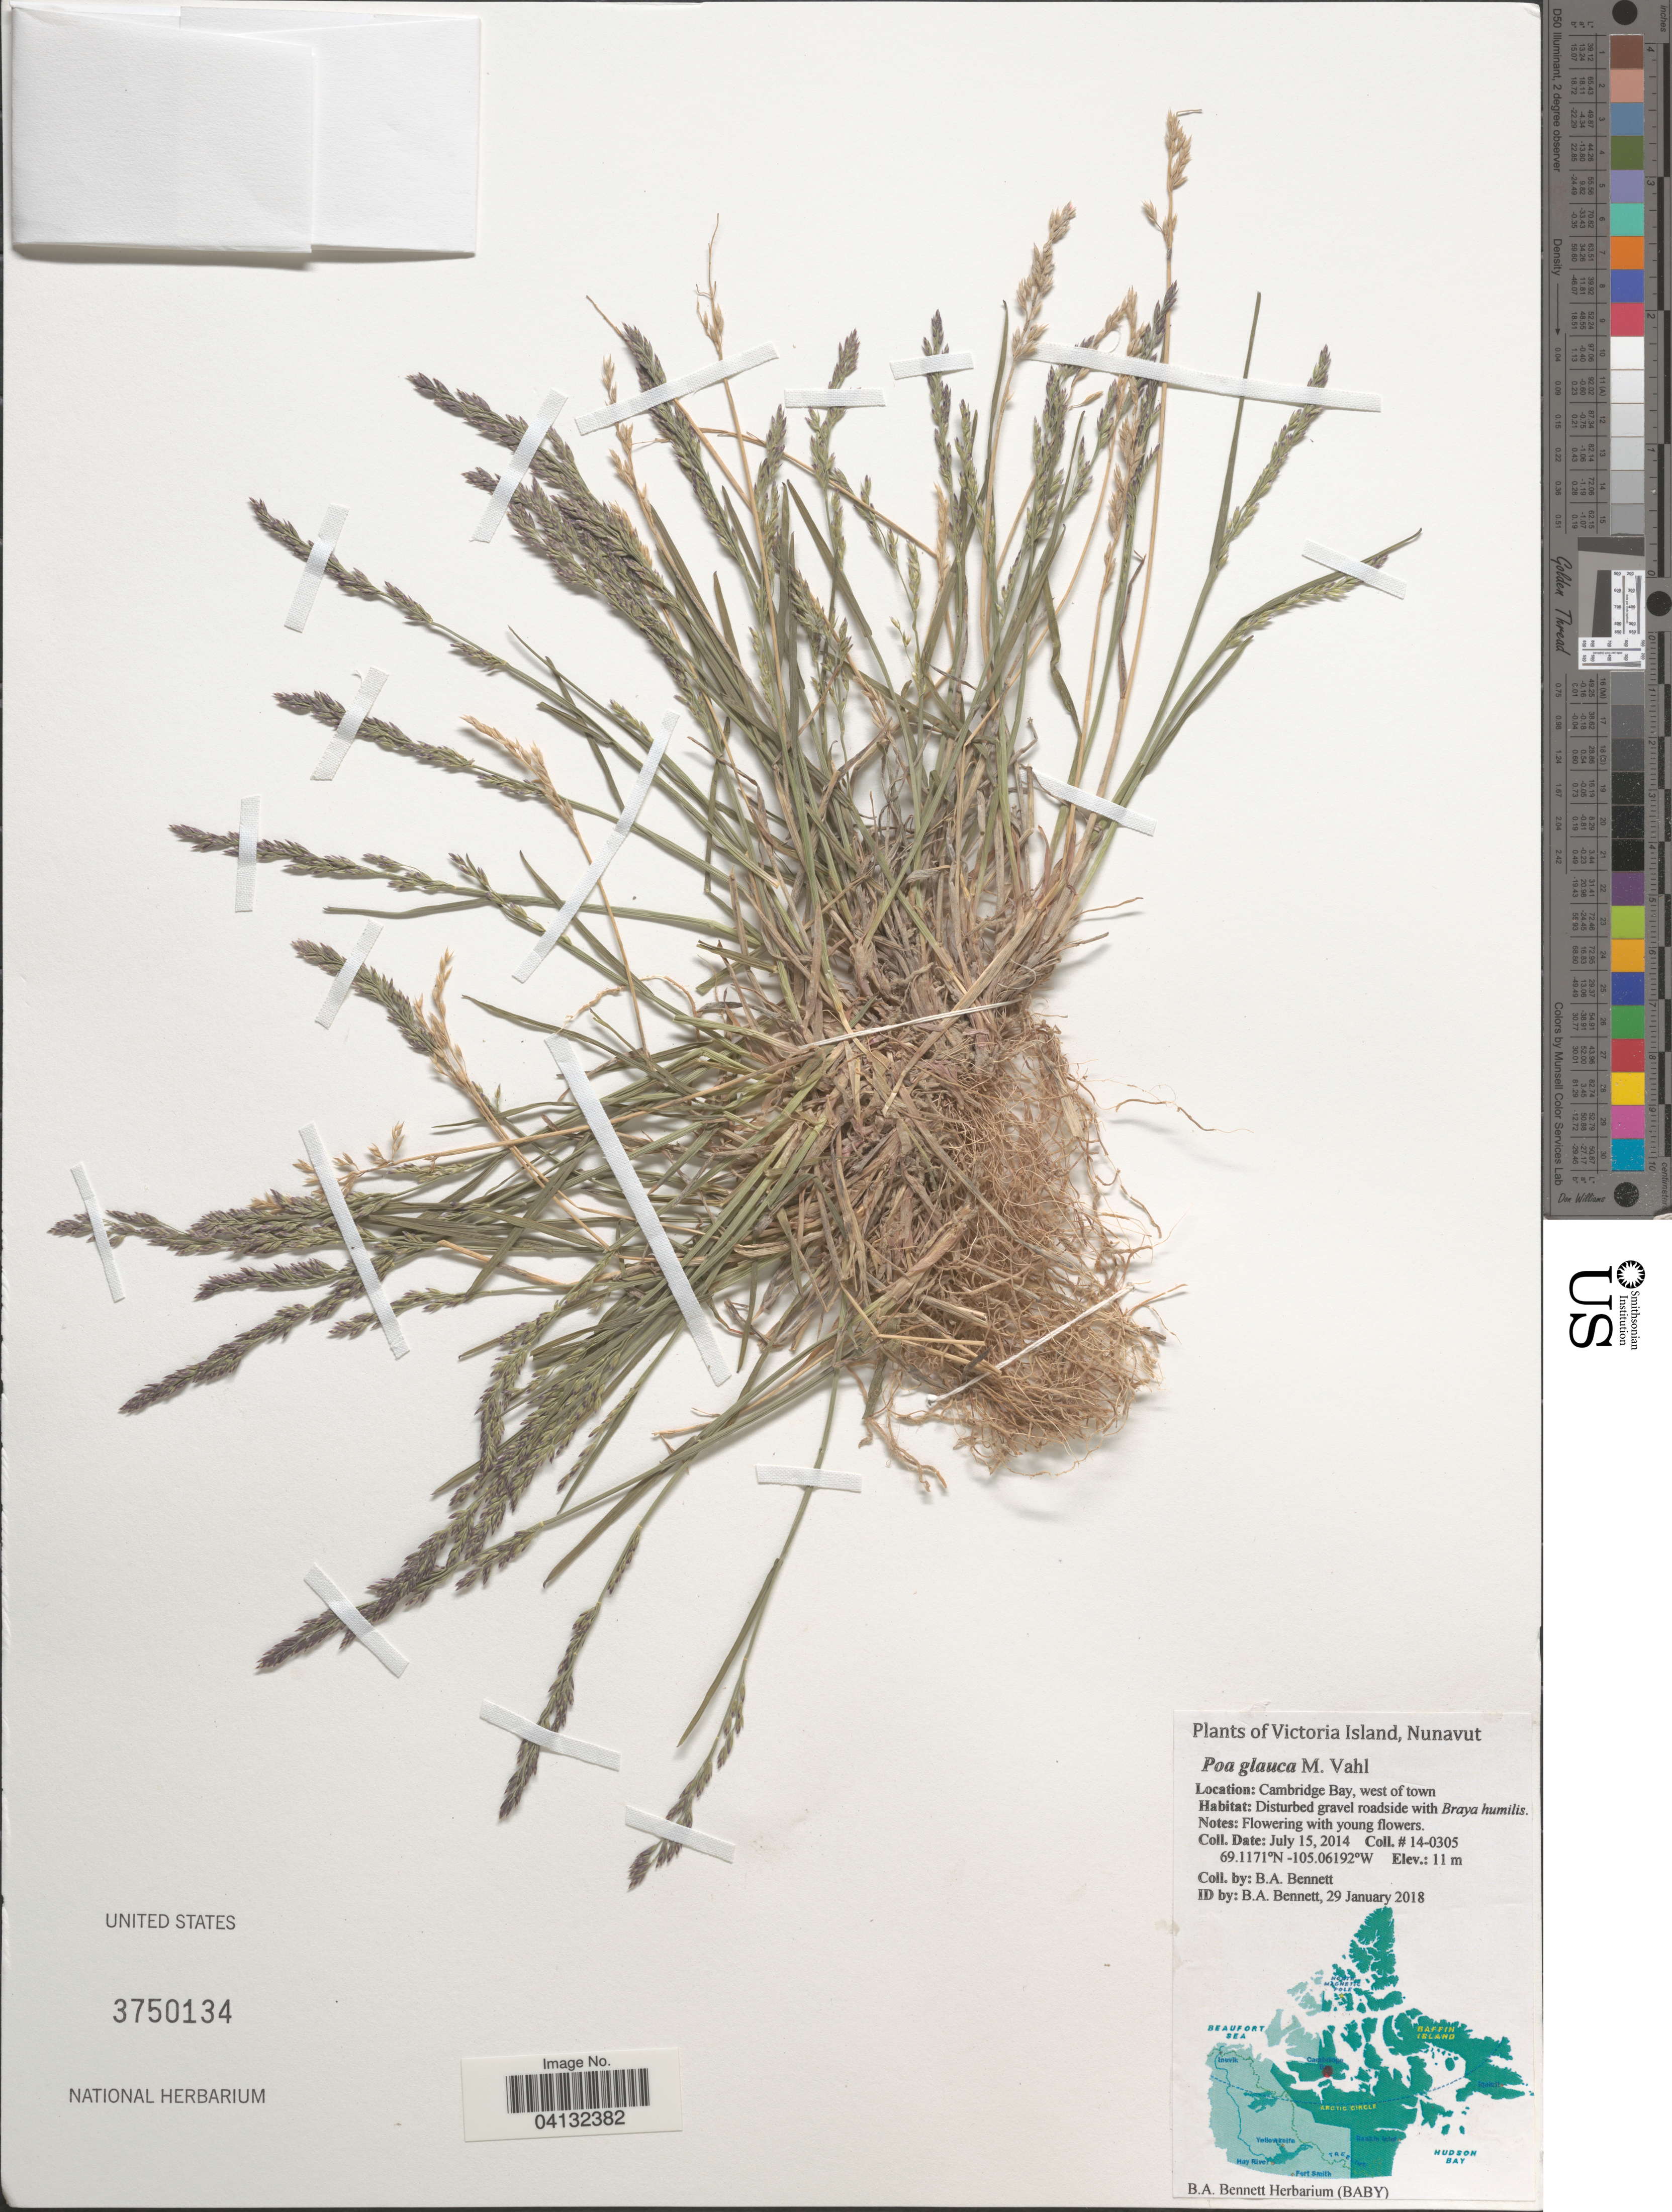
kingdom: Plantae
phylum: Tracheophyta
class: Liliopsida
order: Poales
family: Poaceae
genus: Poa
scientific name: Poa glauca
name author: Vahl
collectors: B. A. Bennett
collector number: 14-0305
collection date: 2014-07-15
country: Canada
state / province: Nunavut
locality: Victoria Island. Cambridge Bay, west of town.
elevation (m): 11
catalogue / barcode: US 3750134